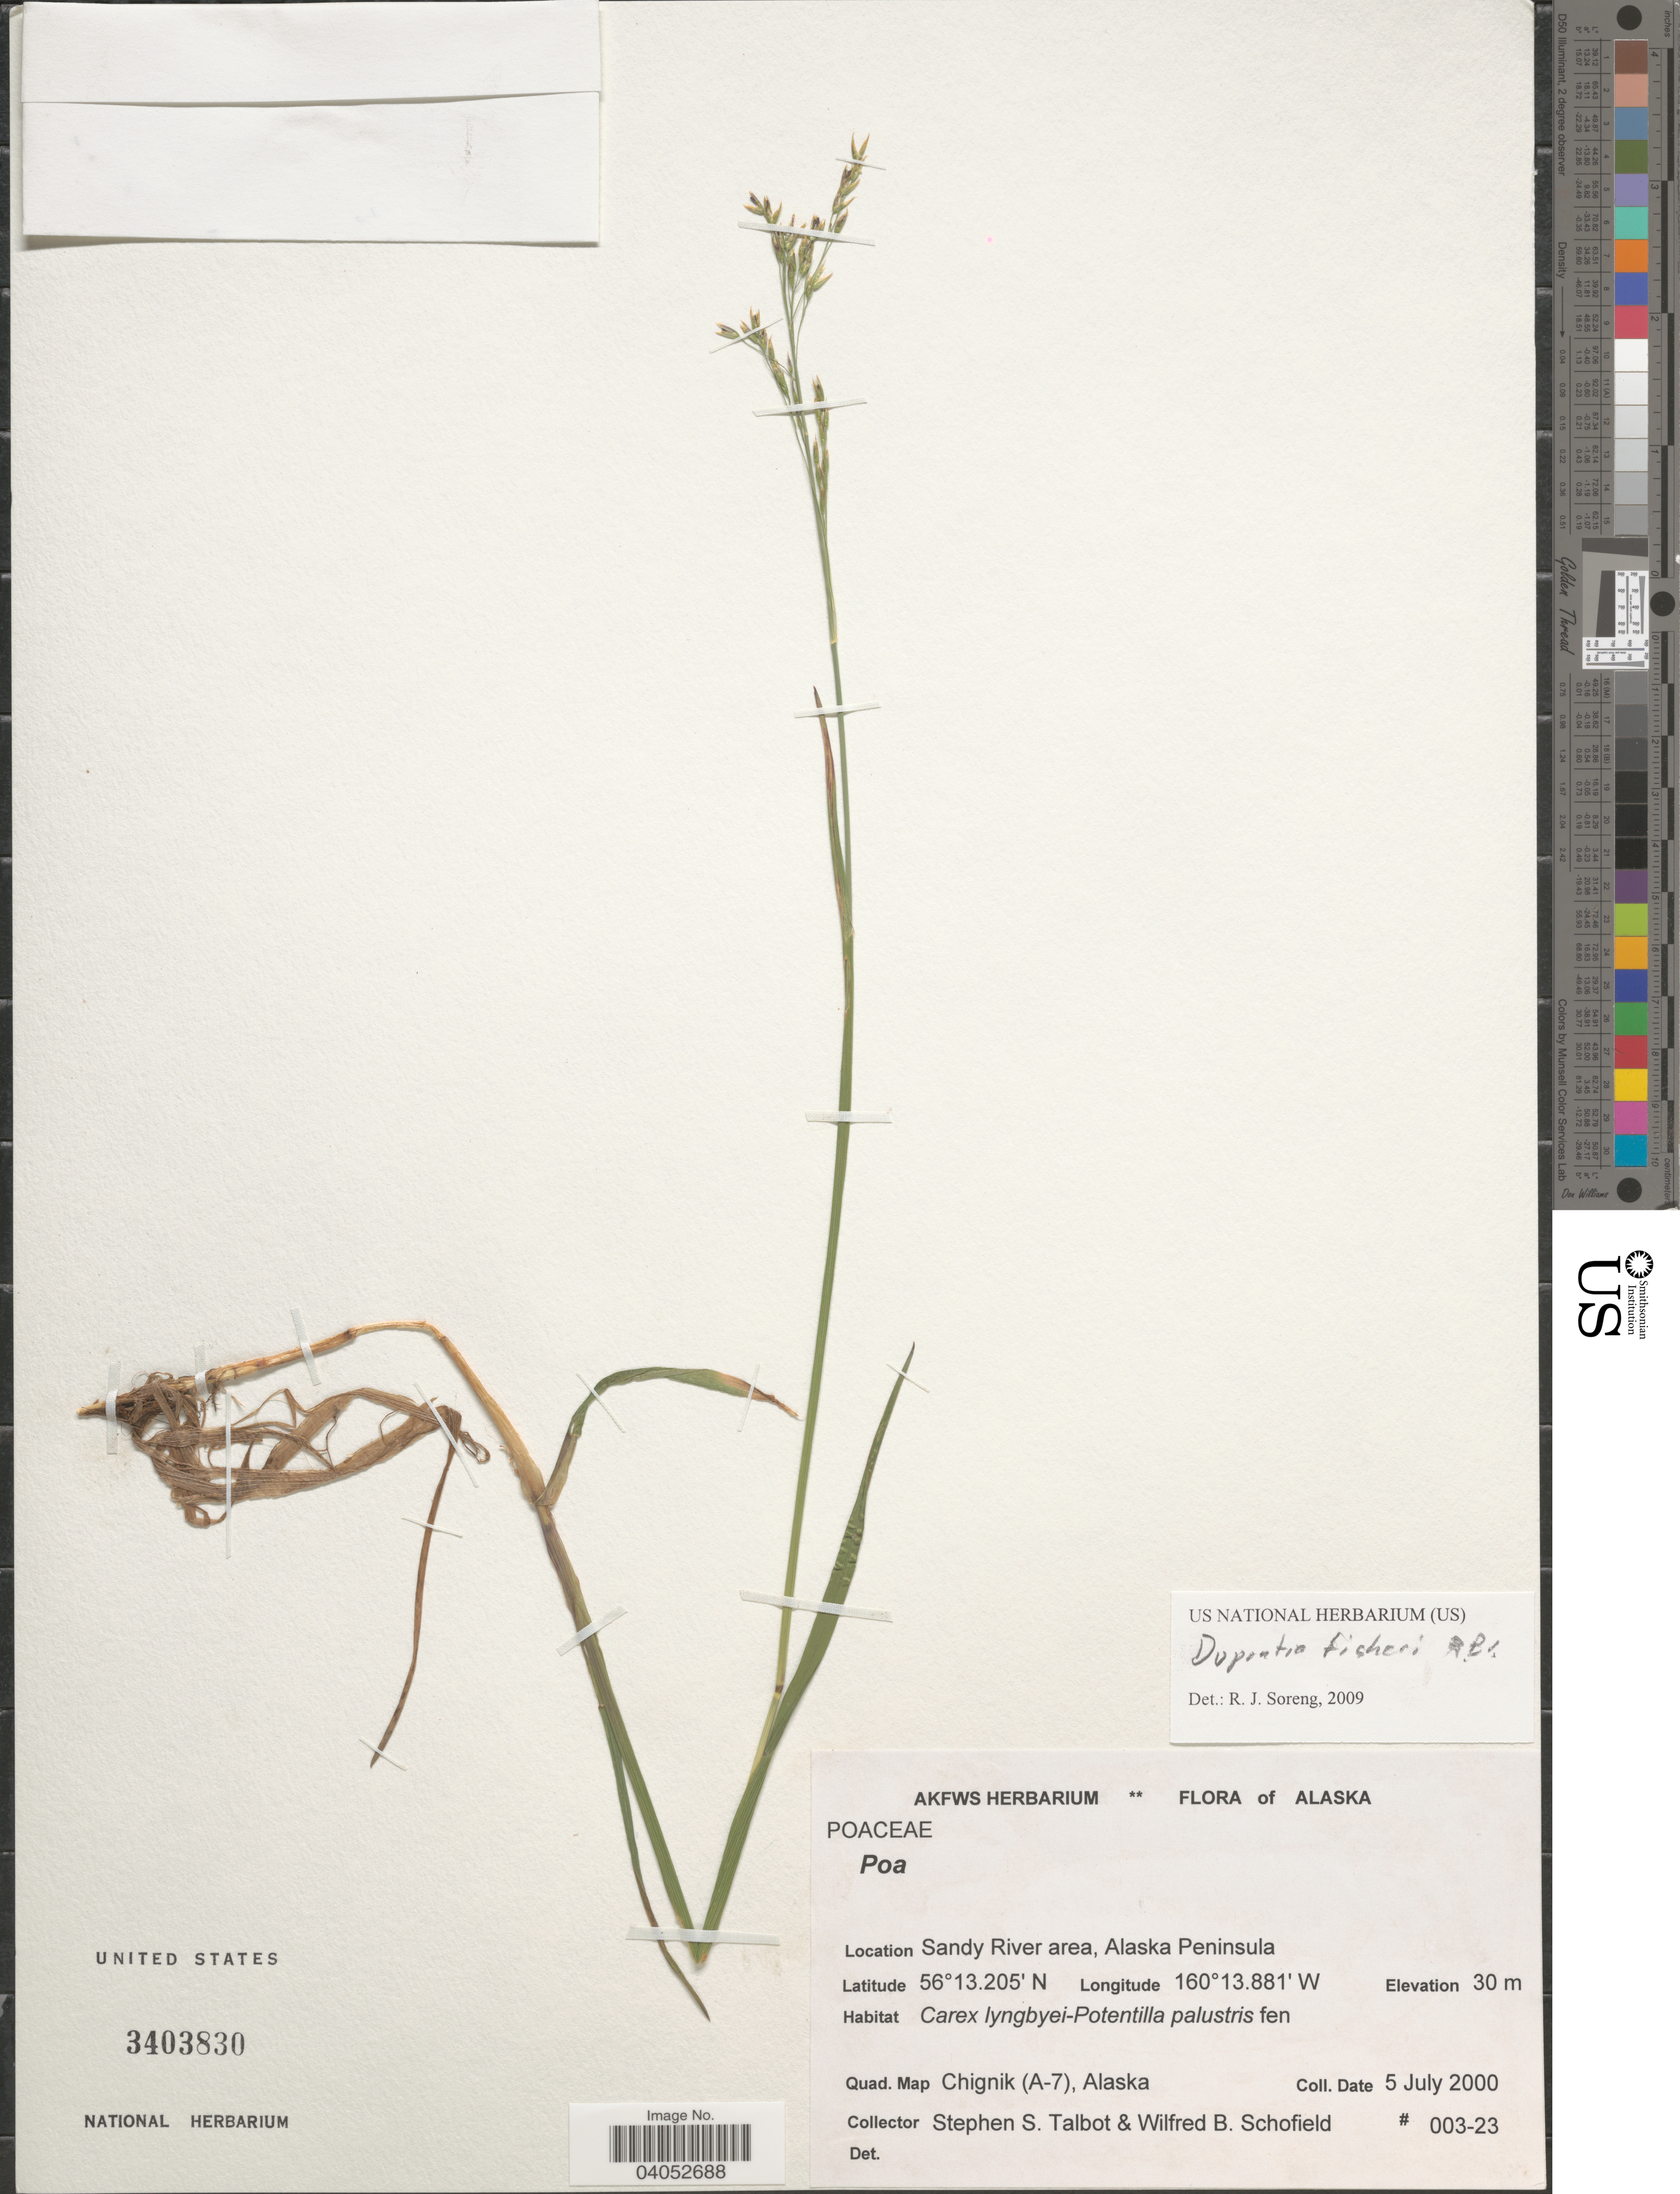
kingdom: Plantae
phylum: Tracheophyta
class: Liliopsida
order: Poales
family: Poaceae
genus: Dupontia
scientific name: Dupontia micrantha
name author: Holm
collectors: S. S. Talbot & W. Schofield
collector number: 003-23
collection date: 2000-07-05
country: United States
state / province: Alaska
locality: Sandy River area, Alaska Peninsula. Quad. Map Chignik (A-7).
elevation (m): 30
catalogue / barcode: US 3403830